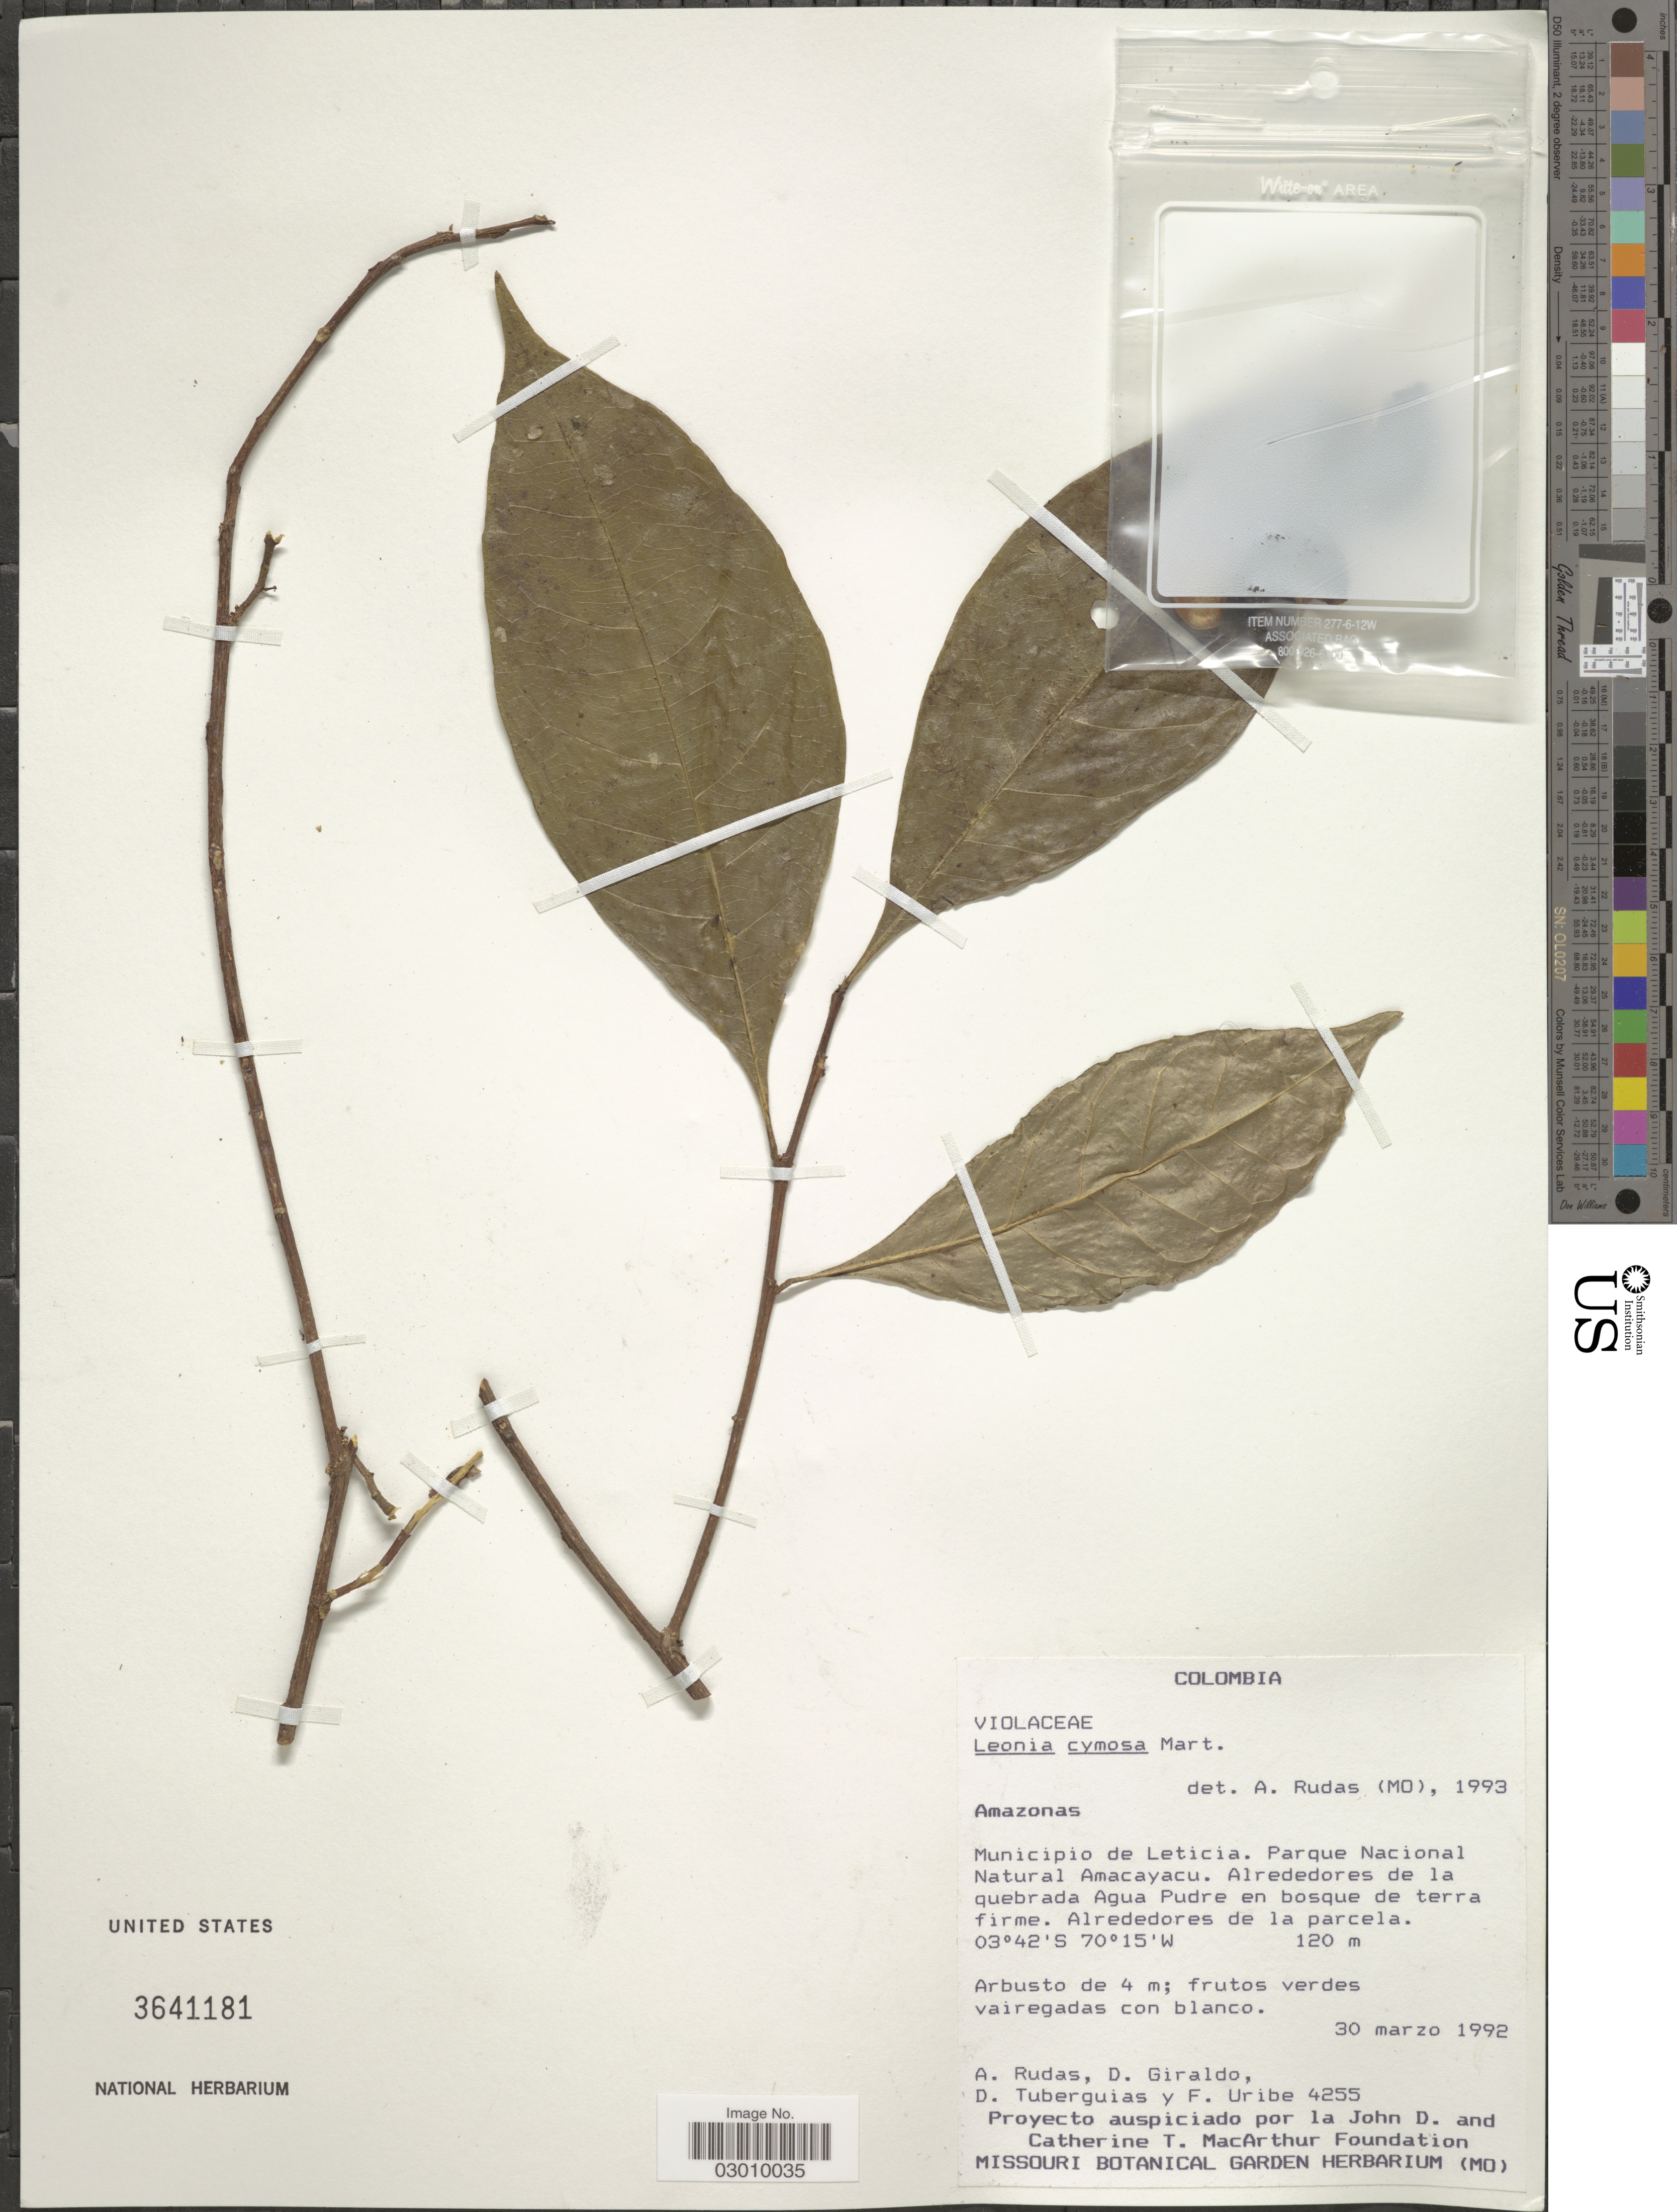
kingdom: Plantae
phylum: Tracheophyta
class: Magnoliopsida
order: Malpighiales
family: Violaceae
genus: Leonia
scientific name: Leonia cymosa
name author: Mart.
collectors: A. Rudas, D. Giraldo, D. Tuberguias & F. Uribe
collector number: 4255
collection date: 1992-03-30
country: Colombia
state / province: Amazônas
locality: Municipio de Leticia, Parque Nacional Natural Amacayacu, Alrededores de la quebrada Agua Pudre en bosque de terra firme, Alrededores de la parcela.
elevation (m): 120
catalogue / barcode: US 3641181